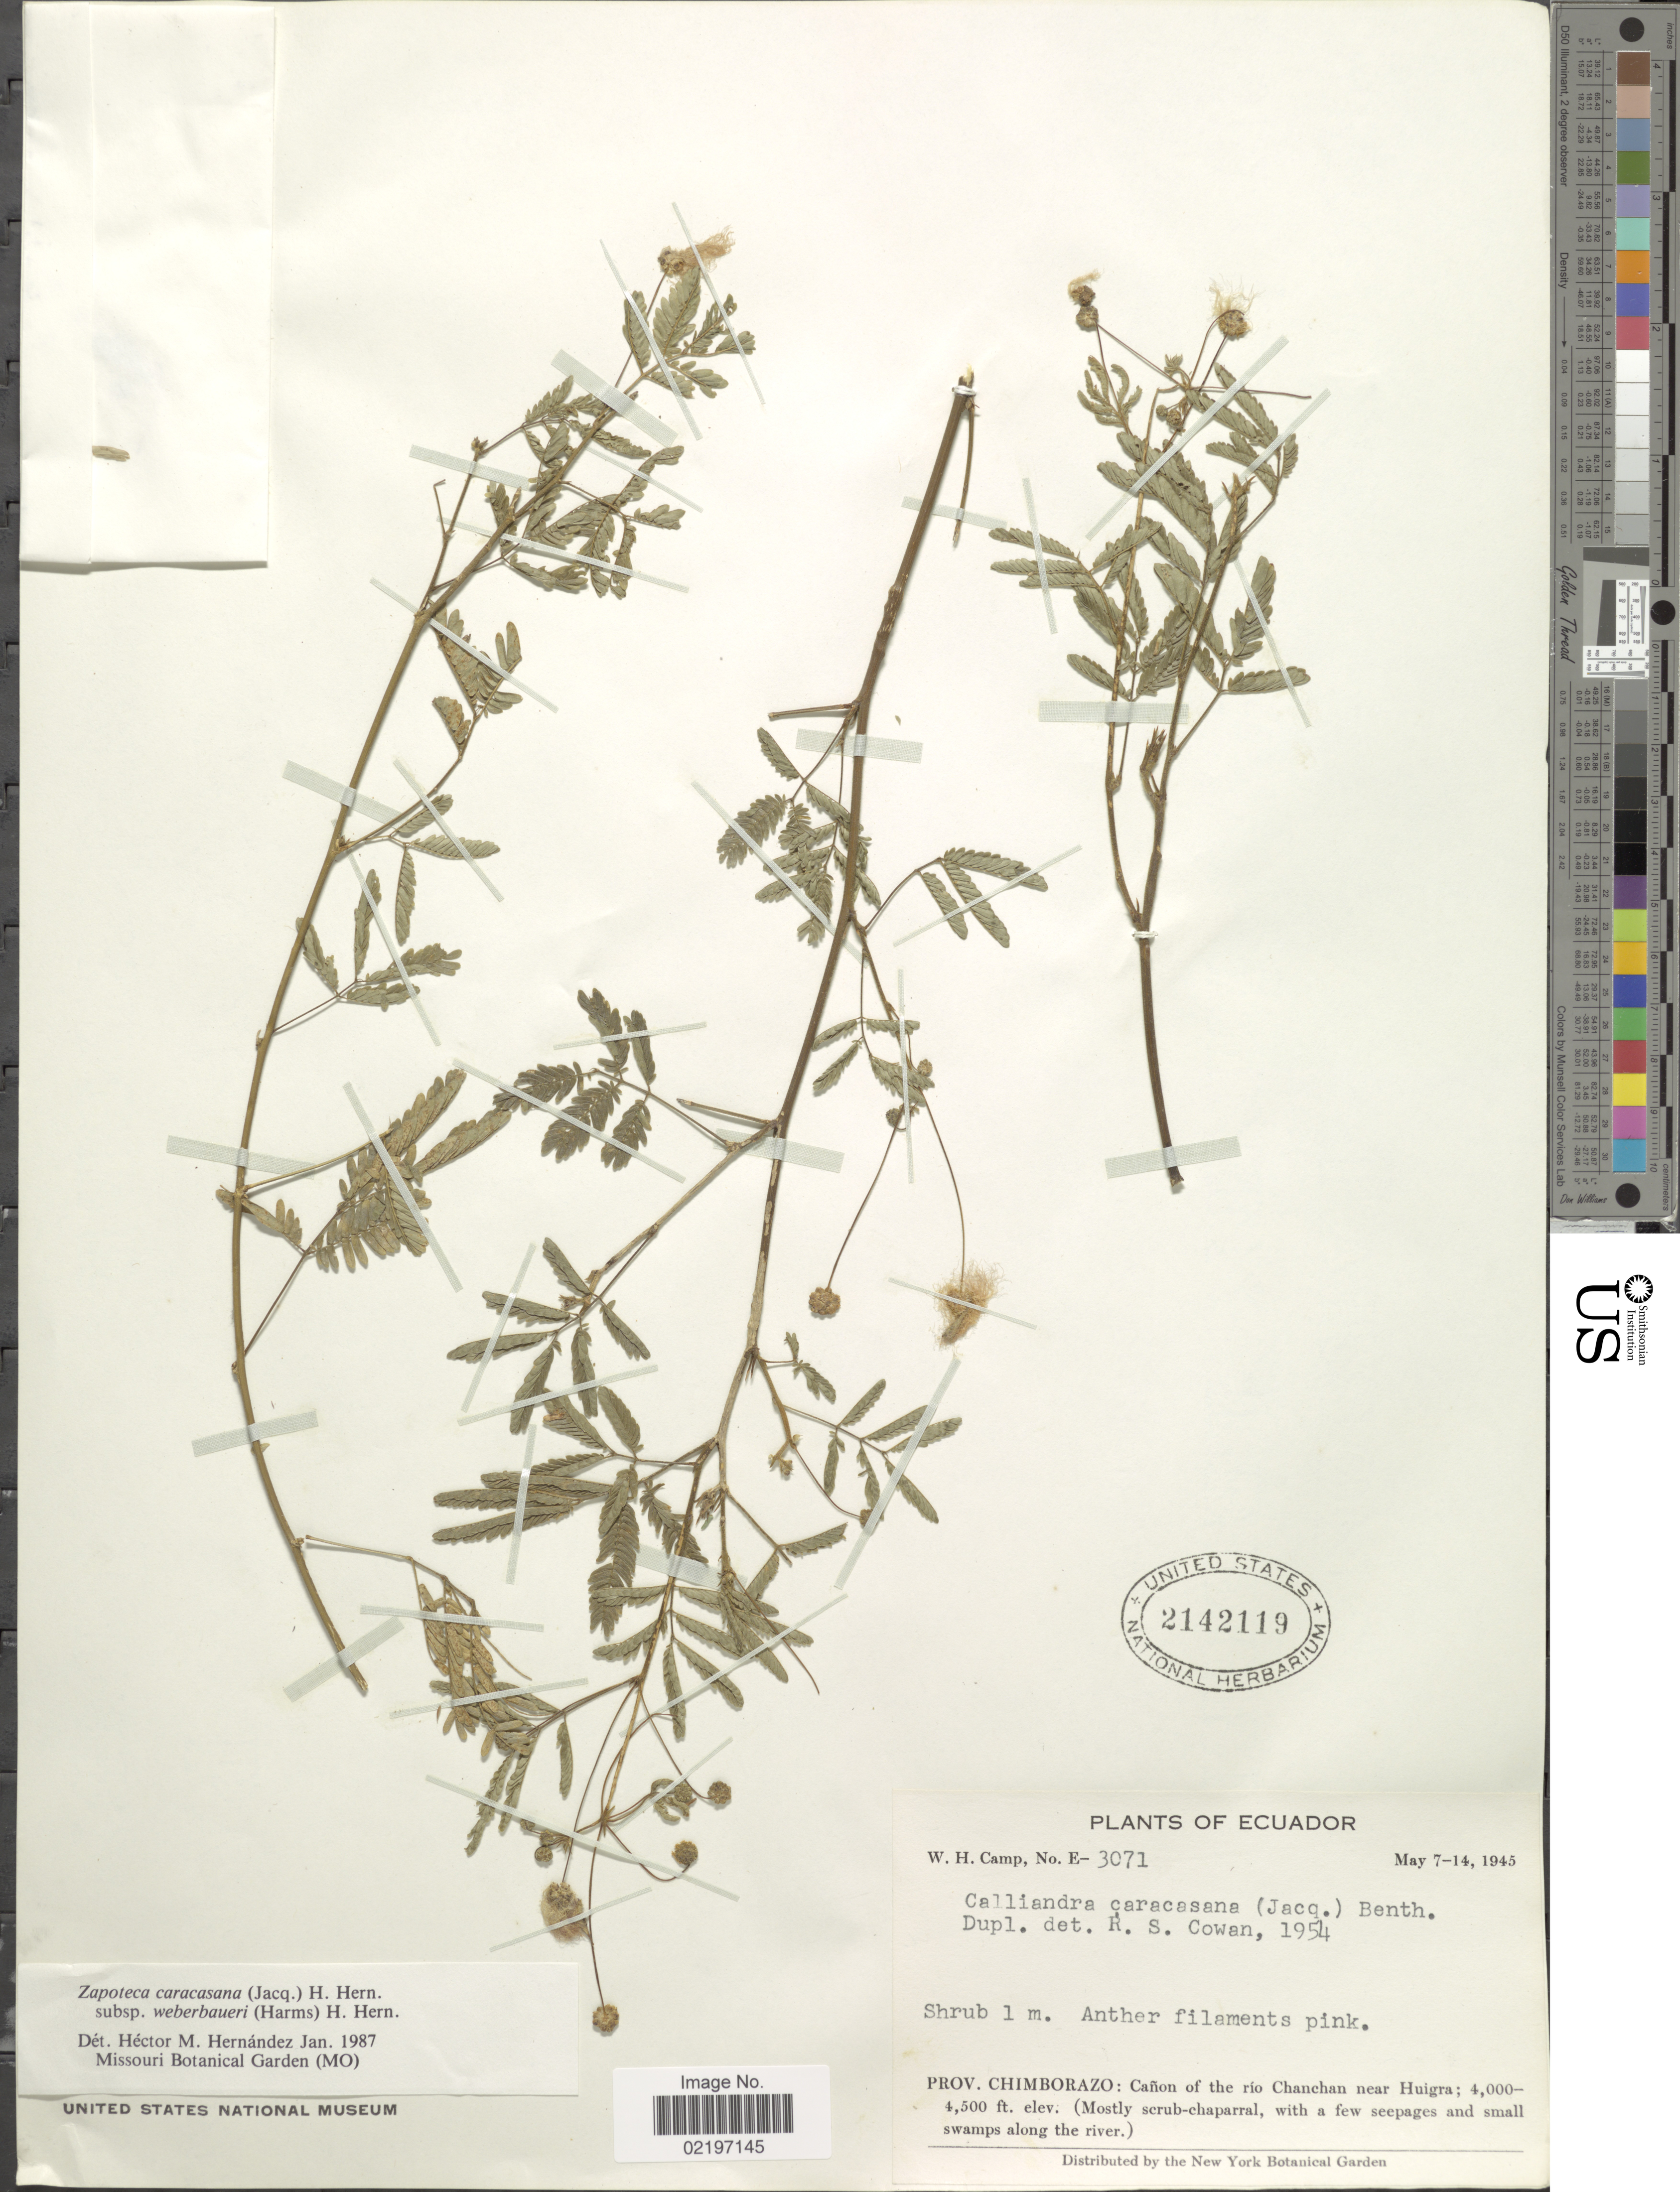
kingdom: Plantae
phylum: Tracheophyta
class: Magnoliopsida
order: Fabales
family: Fabaceae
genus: Zapoteca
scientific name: Zapoteca caracasana subsp. weberbaueri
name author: (Harms) H.M. Hern.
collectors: W. H. Camp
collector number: E-3071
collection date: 1945-05-07/1945-05-14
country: Ecuador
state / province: Chimborazo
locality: Canon of the rio Chanchan near Huigra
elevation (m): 1219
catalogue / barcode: US 2142119